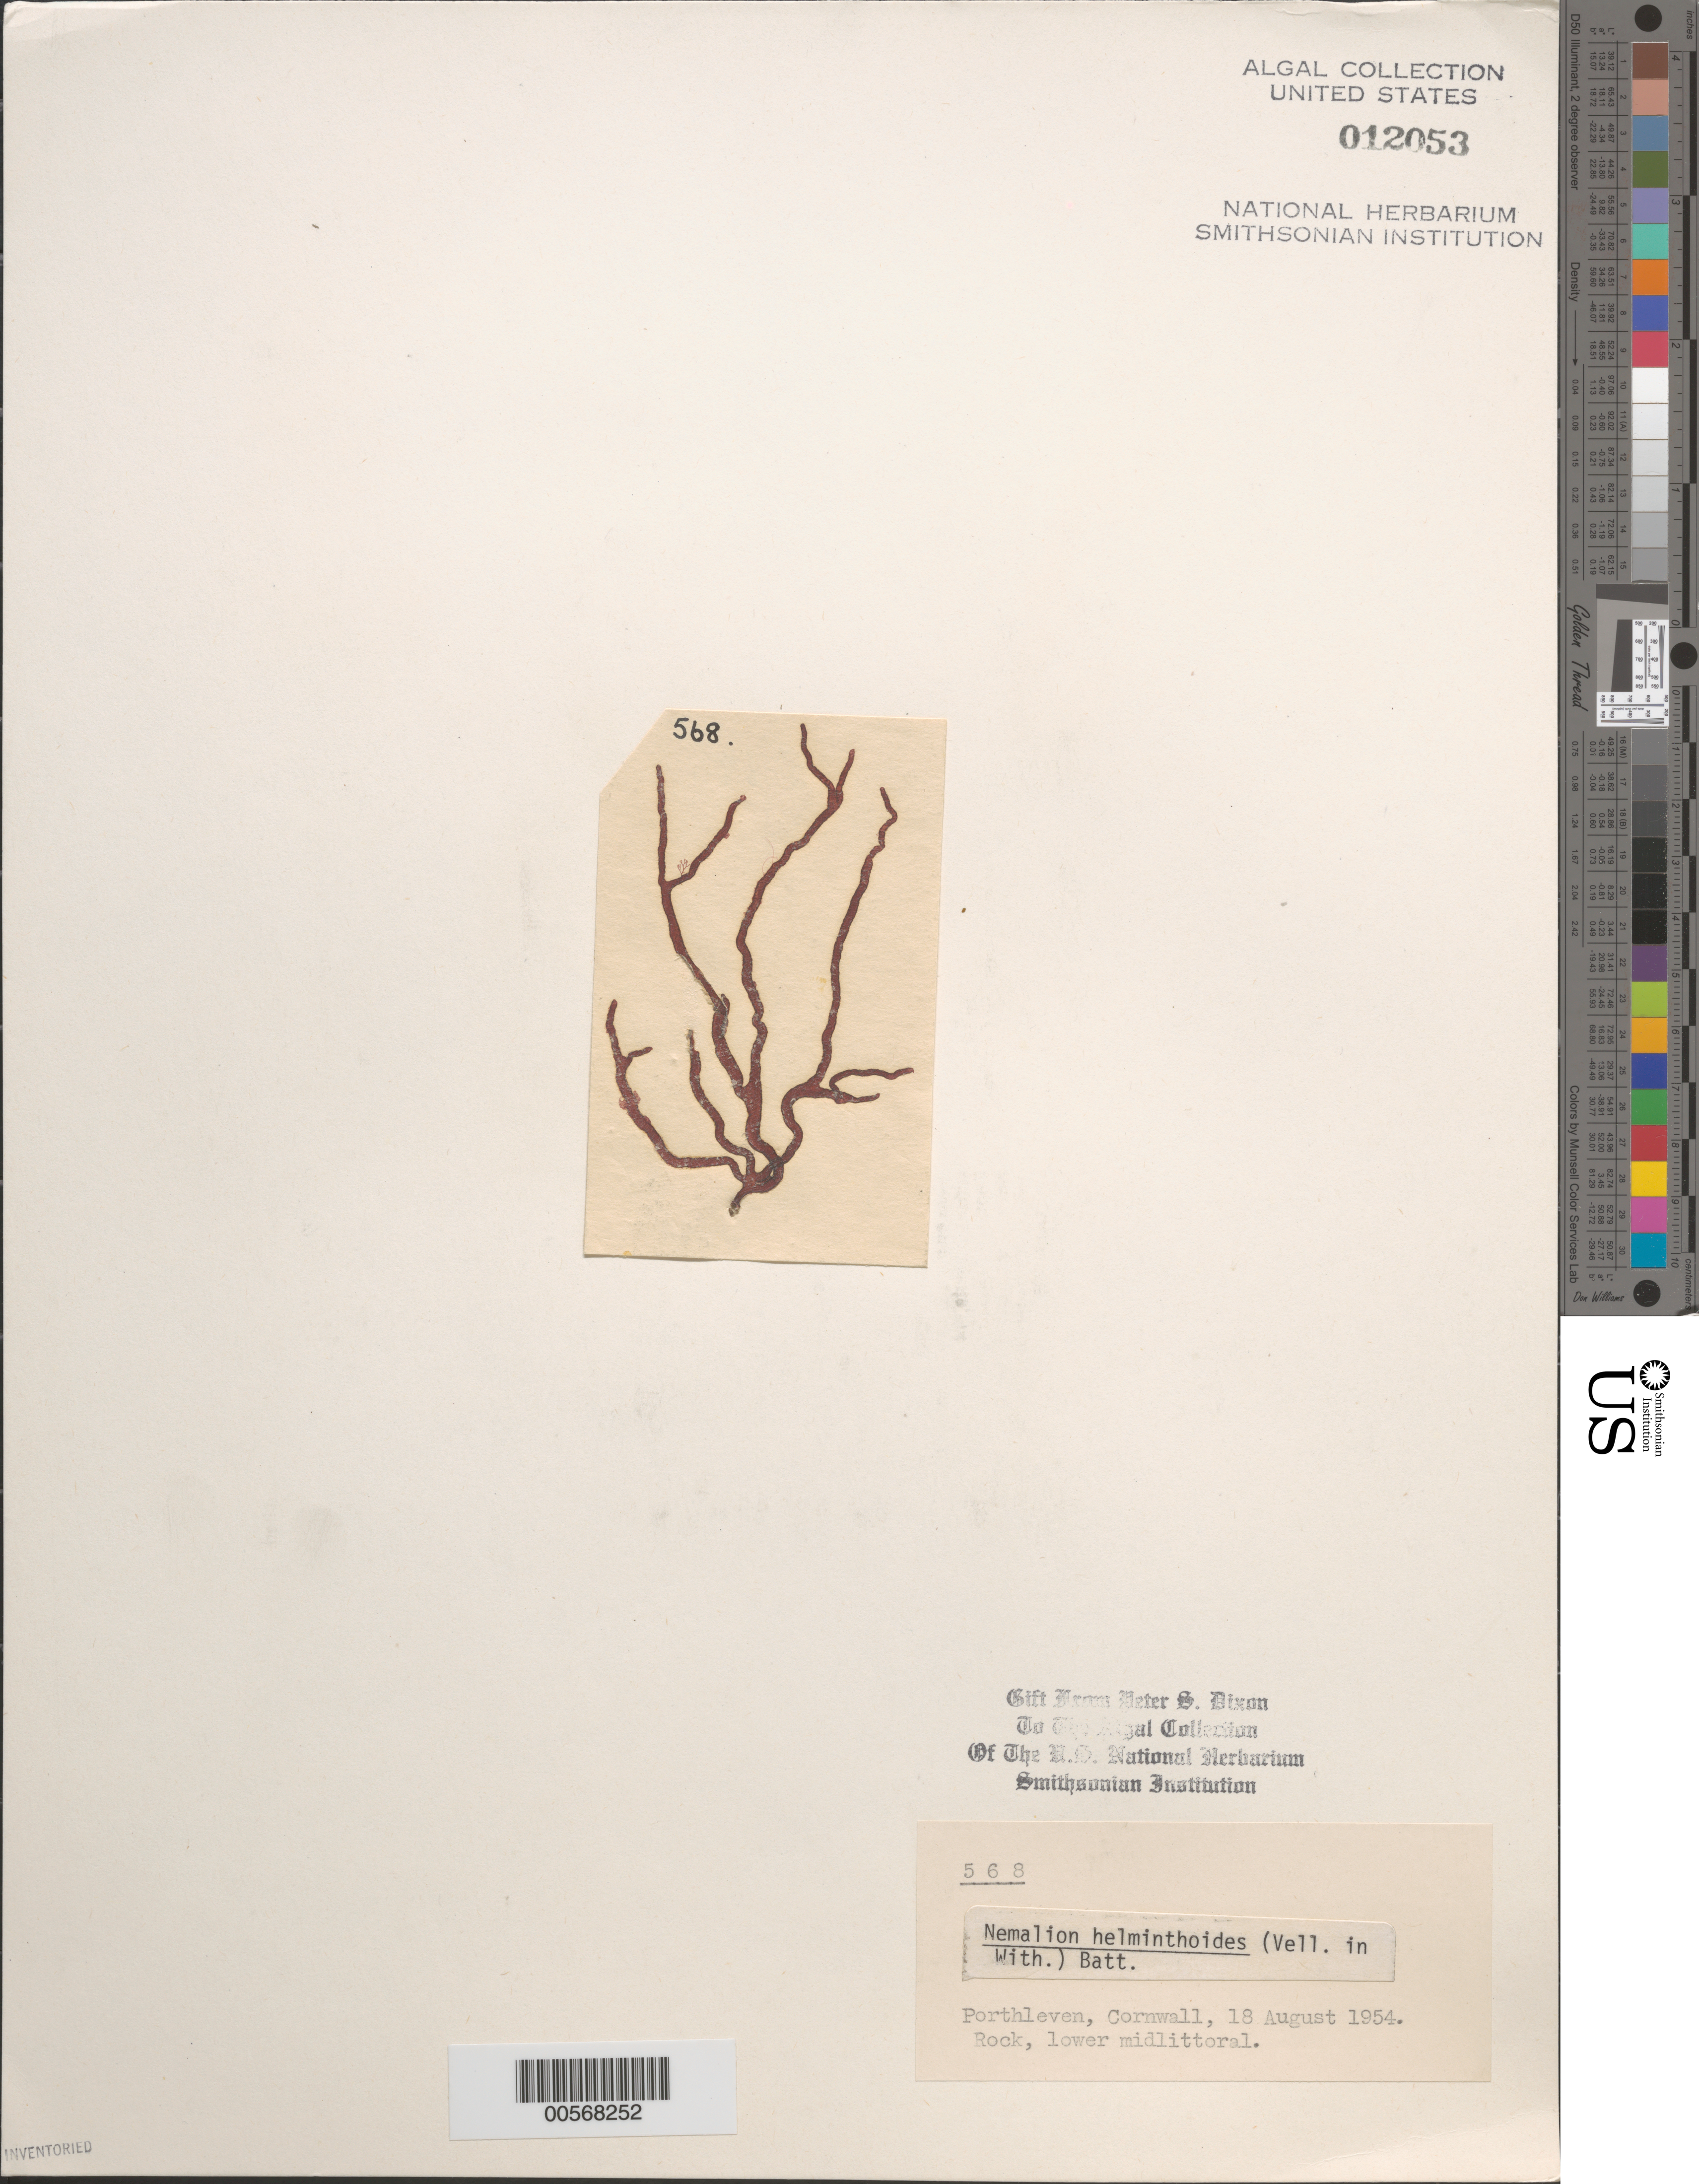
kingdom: Plantae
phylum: Rhodophyta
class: Florideophyceae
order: Nemaliales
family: Nemaliaceae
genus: Nemalion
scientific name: Nemalion multifidum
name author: (Lyngb.) Chauvin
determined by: Algae name updating Project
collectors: P. S. Dixon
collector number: PSD 568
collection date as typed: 18 Aug 1954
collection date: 1954-08-18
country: United Kingdom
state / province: England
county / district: Cornwall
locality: Porthleven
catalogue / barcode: US 12053